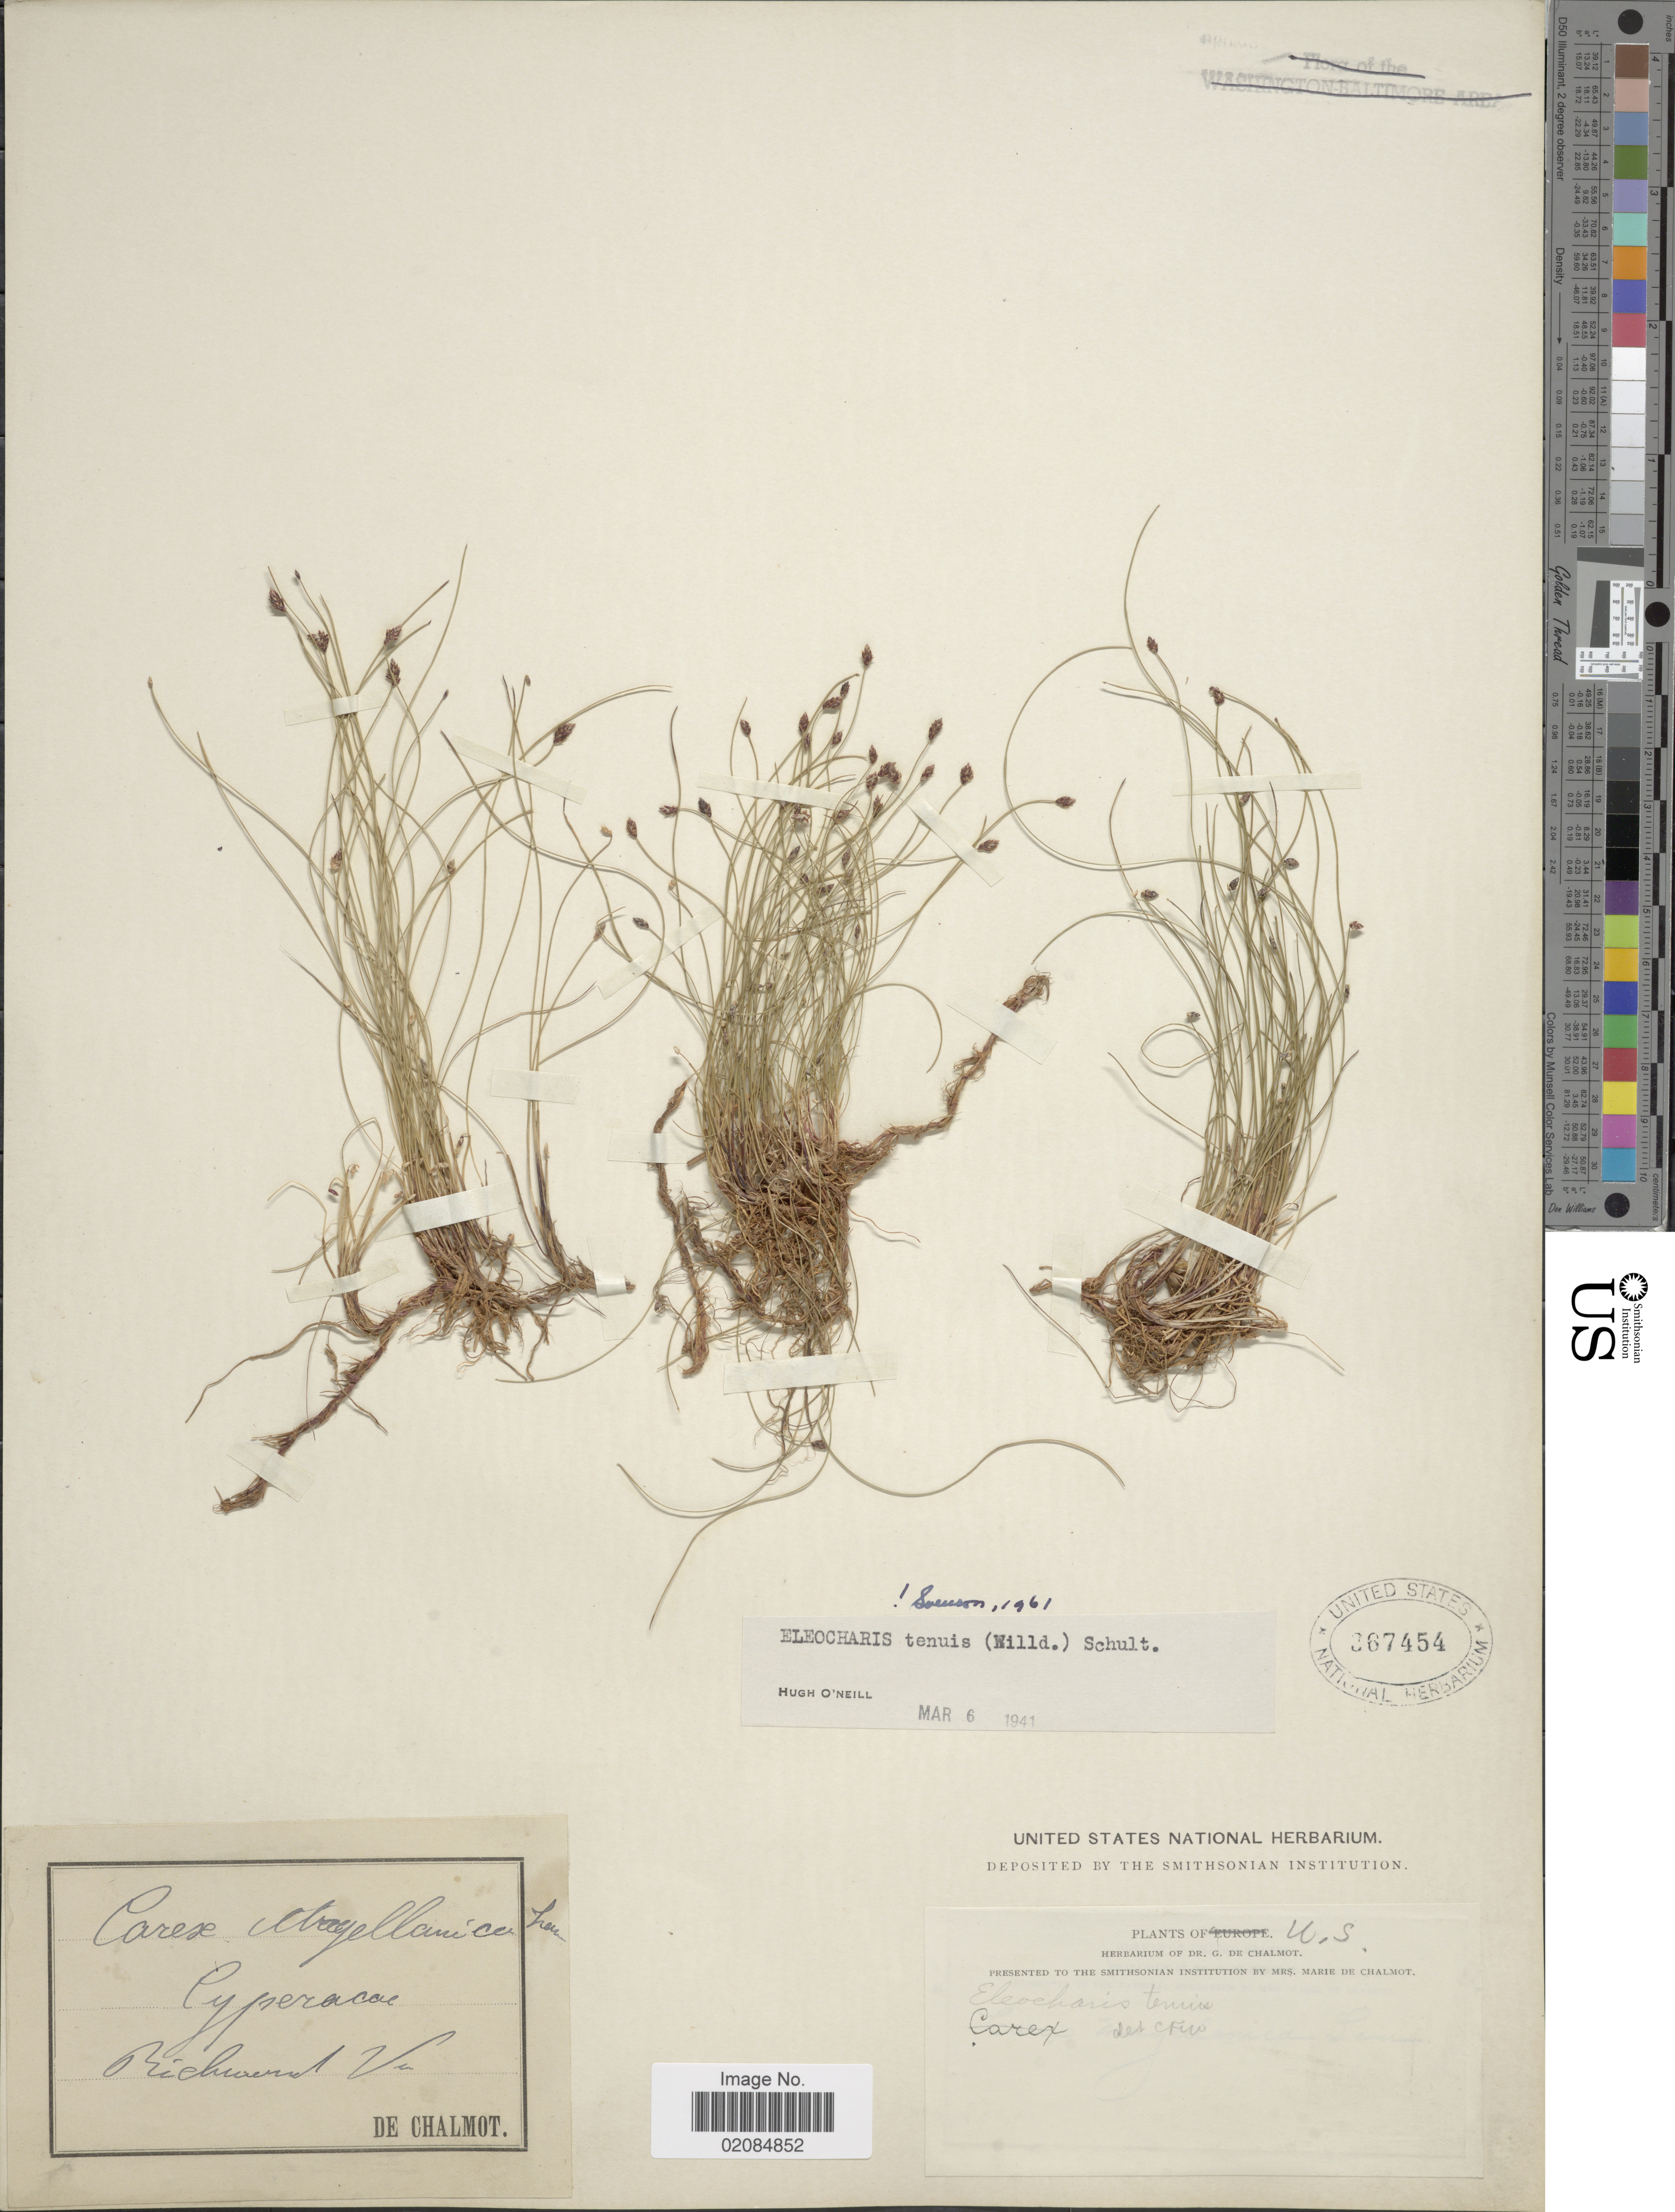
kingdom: Plantae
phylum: Tracheophyta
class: Liliopsida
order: Poales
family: Cyperaceae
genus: Eleocharis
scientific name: Eleocharis tenuis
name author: (Willd.) Schult.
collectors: G. de Chalmot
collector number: s,n,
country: United States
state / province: Virginia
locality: Richmond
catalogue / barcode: US 367454